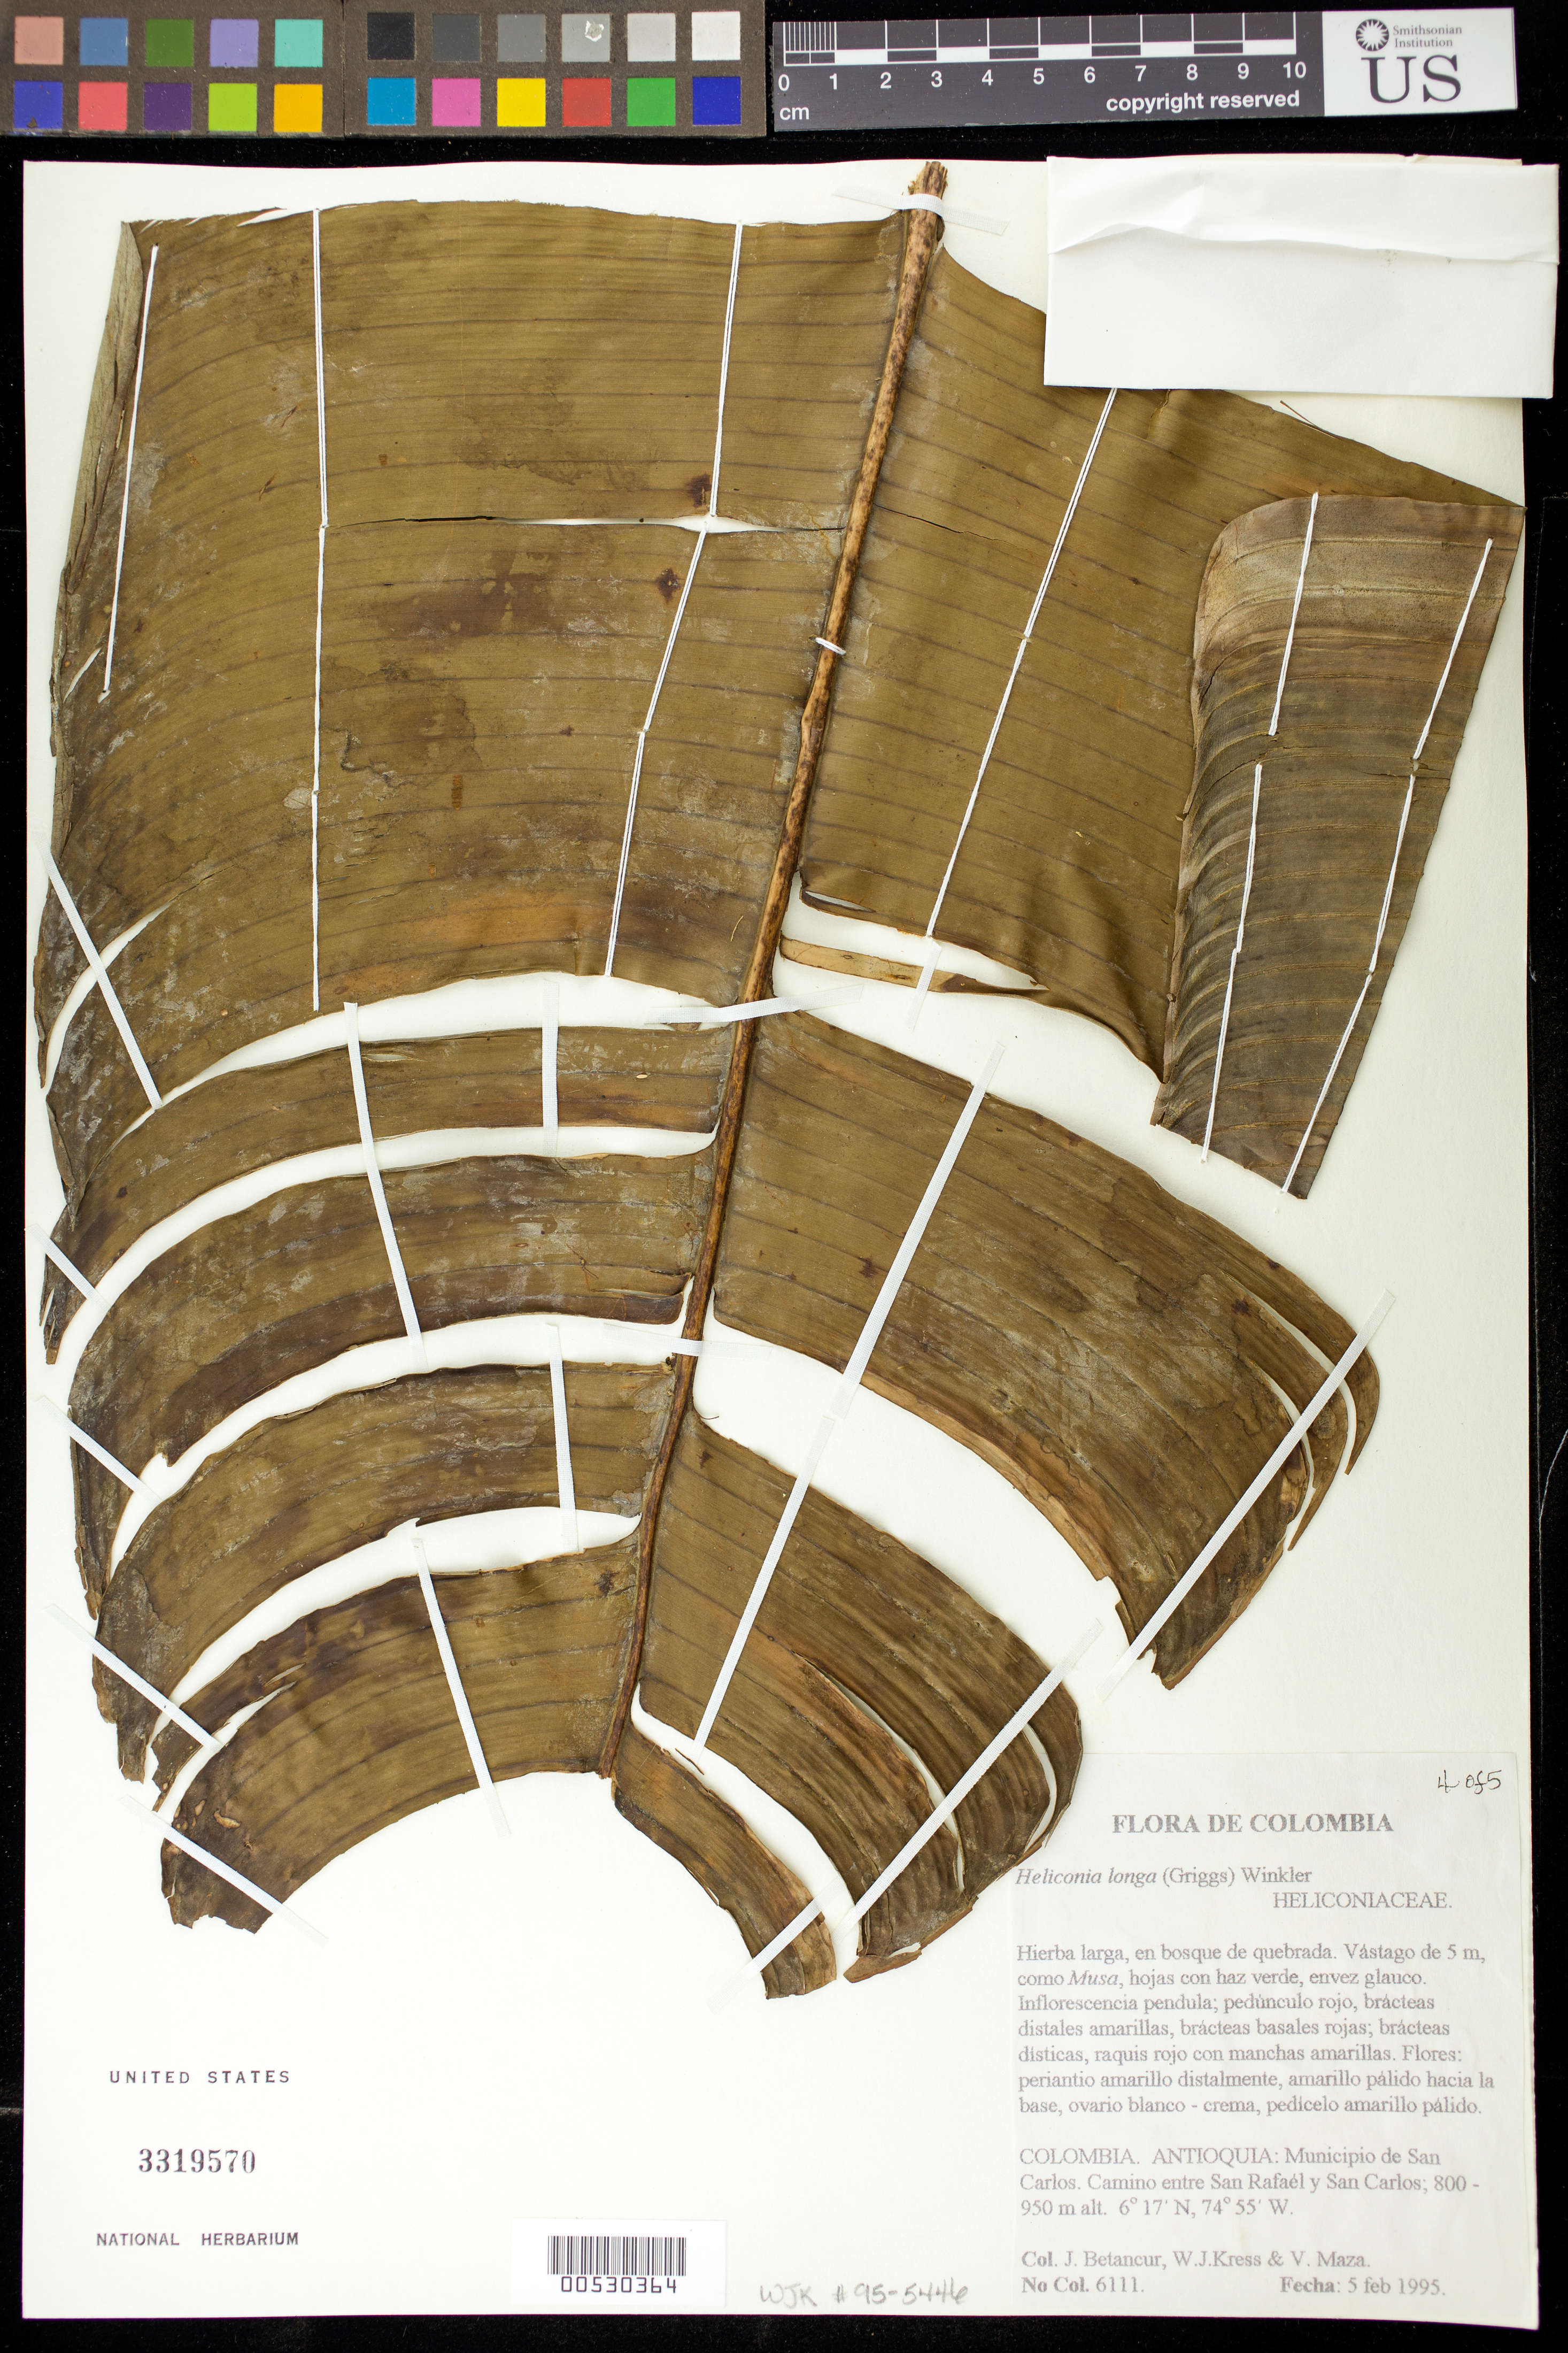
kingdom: Plantae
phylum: Tracheophyta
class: Liliopsida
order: Zingiberales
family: Heliconiaceae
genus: Heliconia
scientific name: Heliconia longa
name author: (R.F. Griggs) H.J.P. Winkl.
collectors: J. C. Betancur, W. J. Kress & V. Maza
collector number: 6111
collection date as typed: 05 Feb 1995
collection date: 1995-02-05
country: Colombia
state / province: Antioquia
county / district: San Carlos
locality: Road between San Rafael and San Carlos, km from San Rafael.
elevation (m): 800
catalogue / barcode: US 3319570